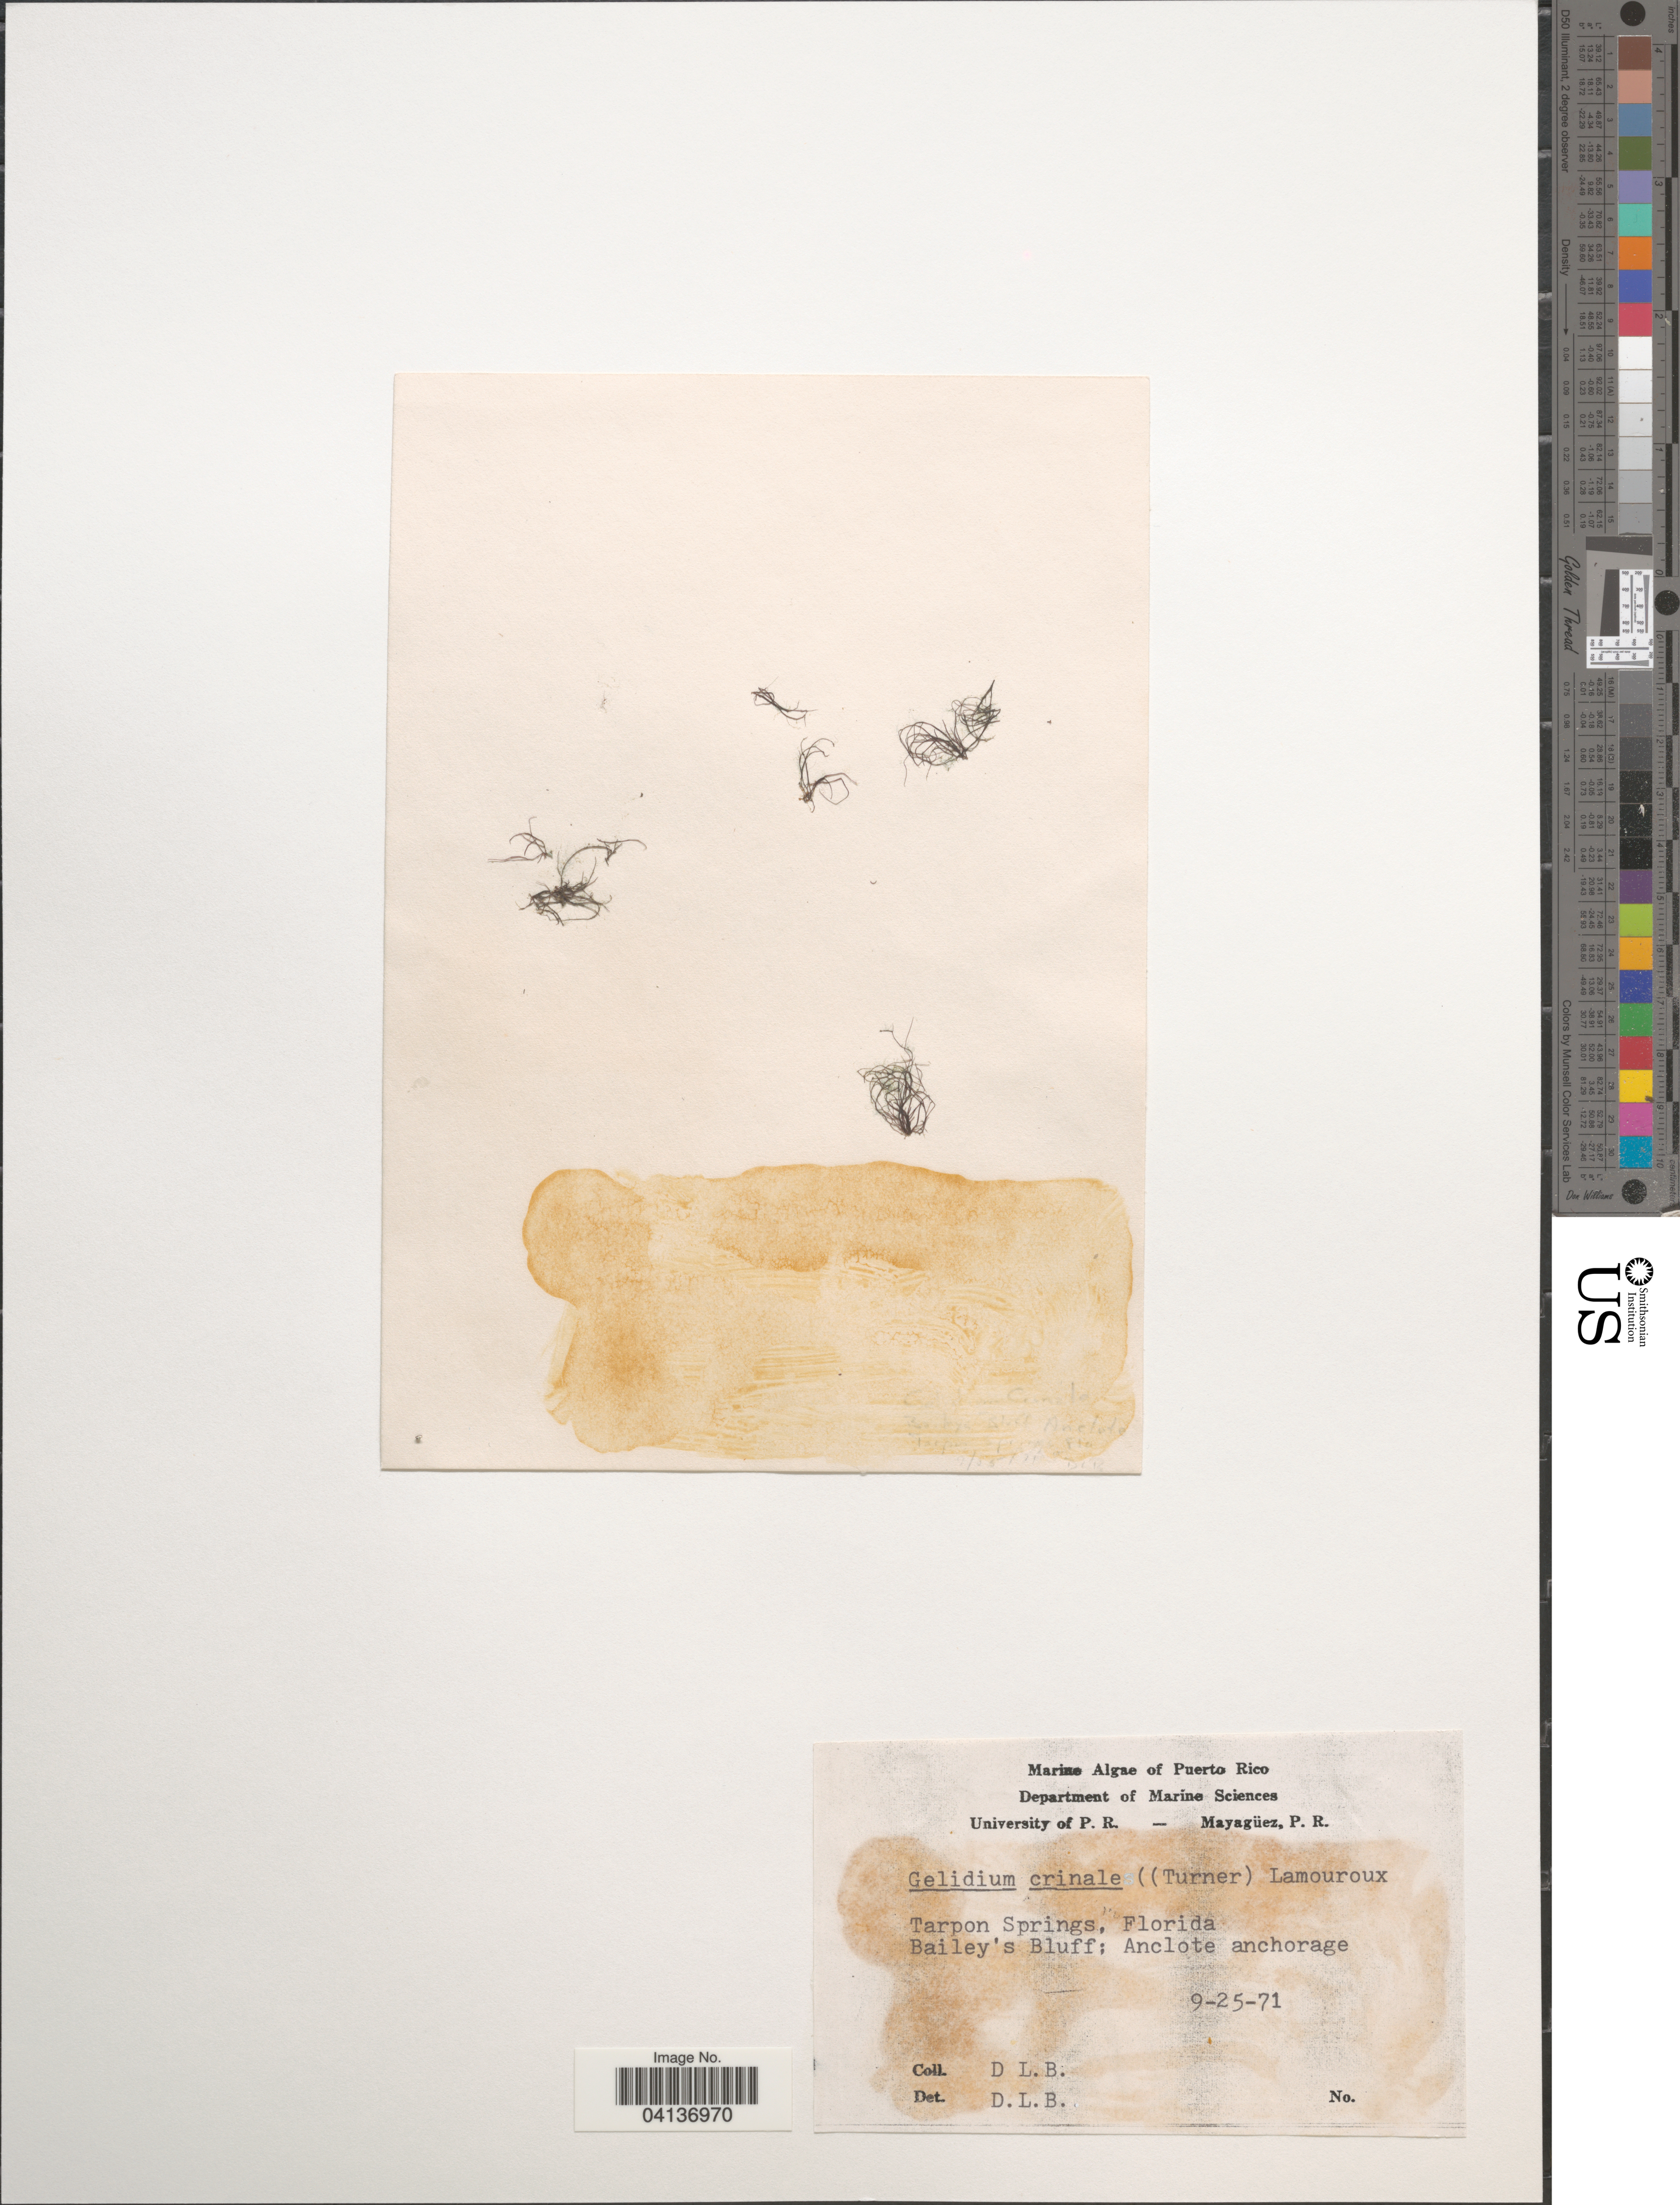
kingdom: Plantae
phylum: Rhodophyta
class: Florideophyceae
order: Gelidiales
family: Gelidiaceae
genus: Gelidium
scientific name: Gelidium crinale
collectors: D. L. B.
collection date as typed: Transcribed d/m/y: 25/9/71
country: United States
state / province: Florida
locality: Tarpon Springs. Bailey's Bluff; Anclote anchorage.